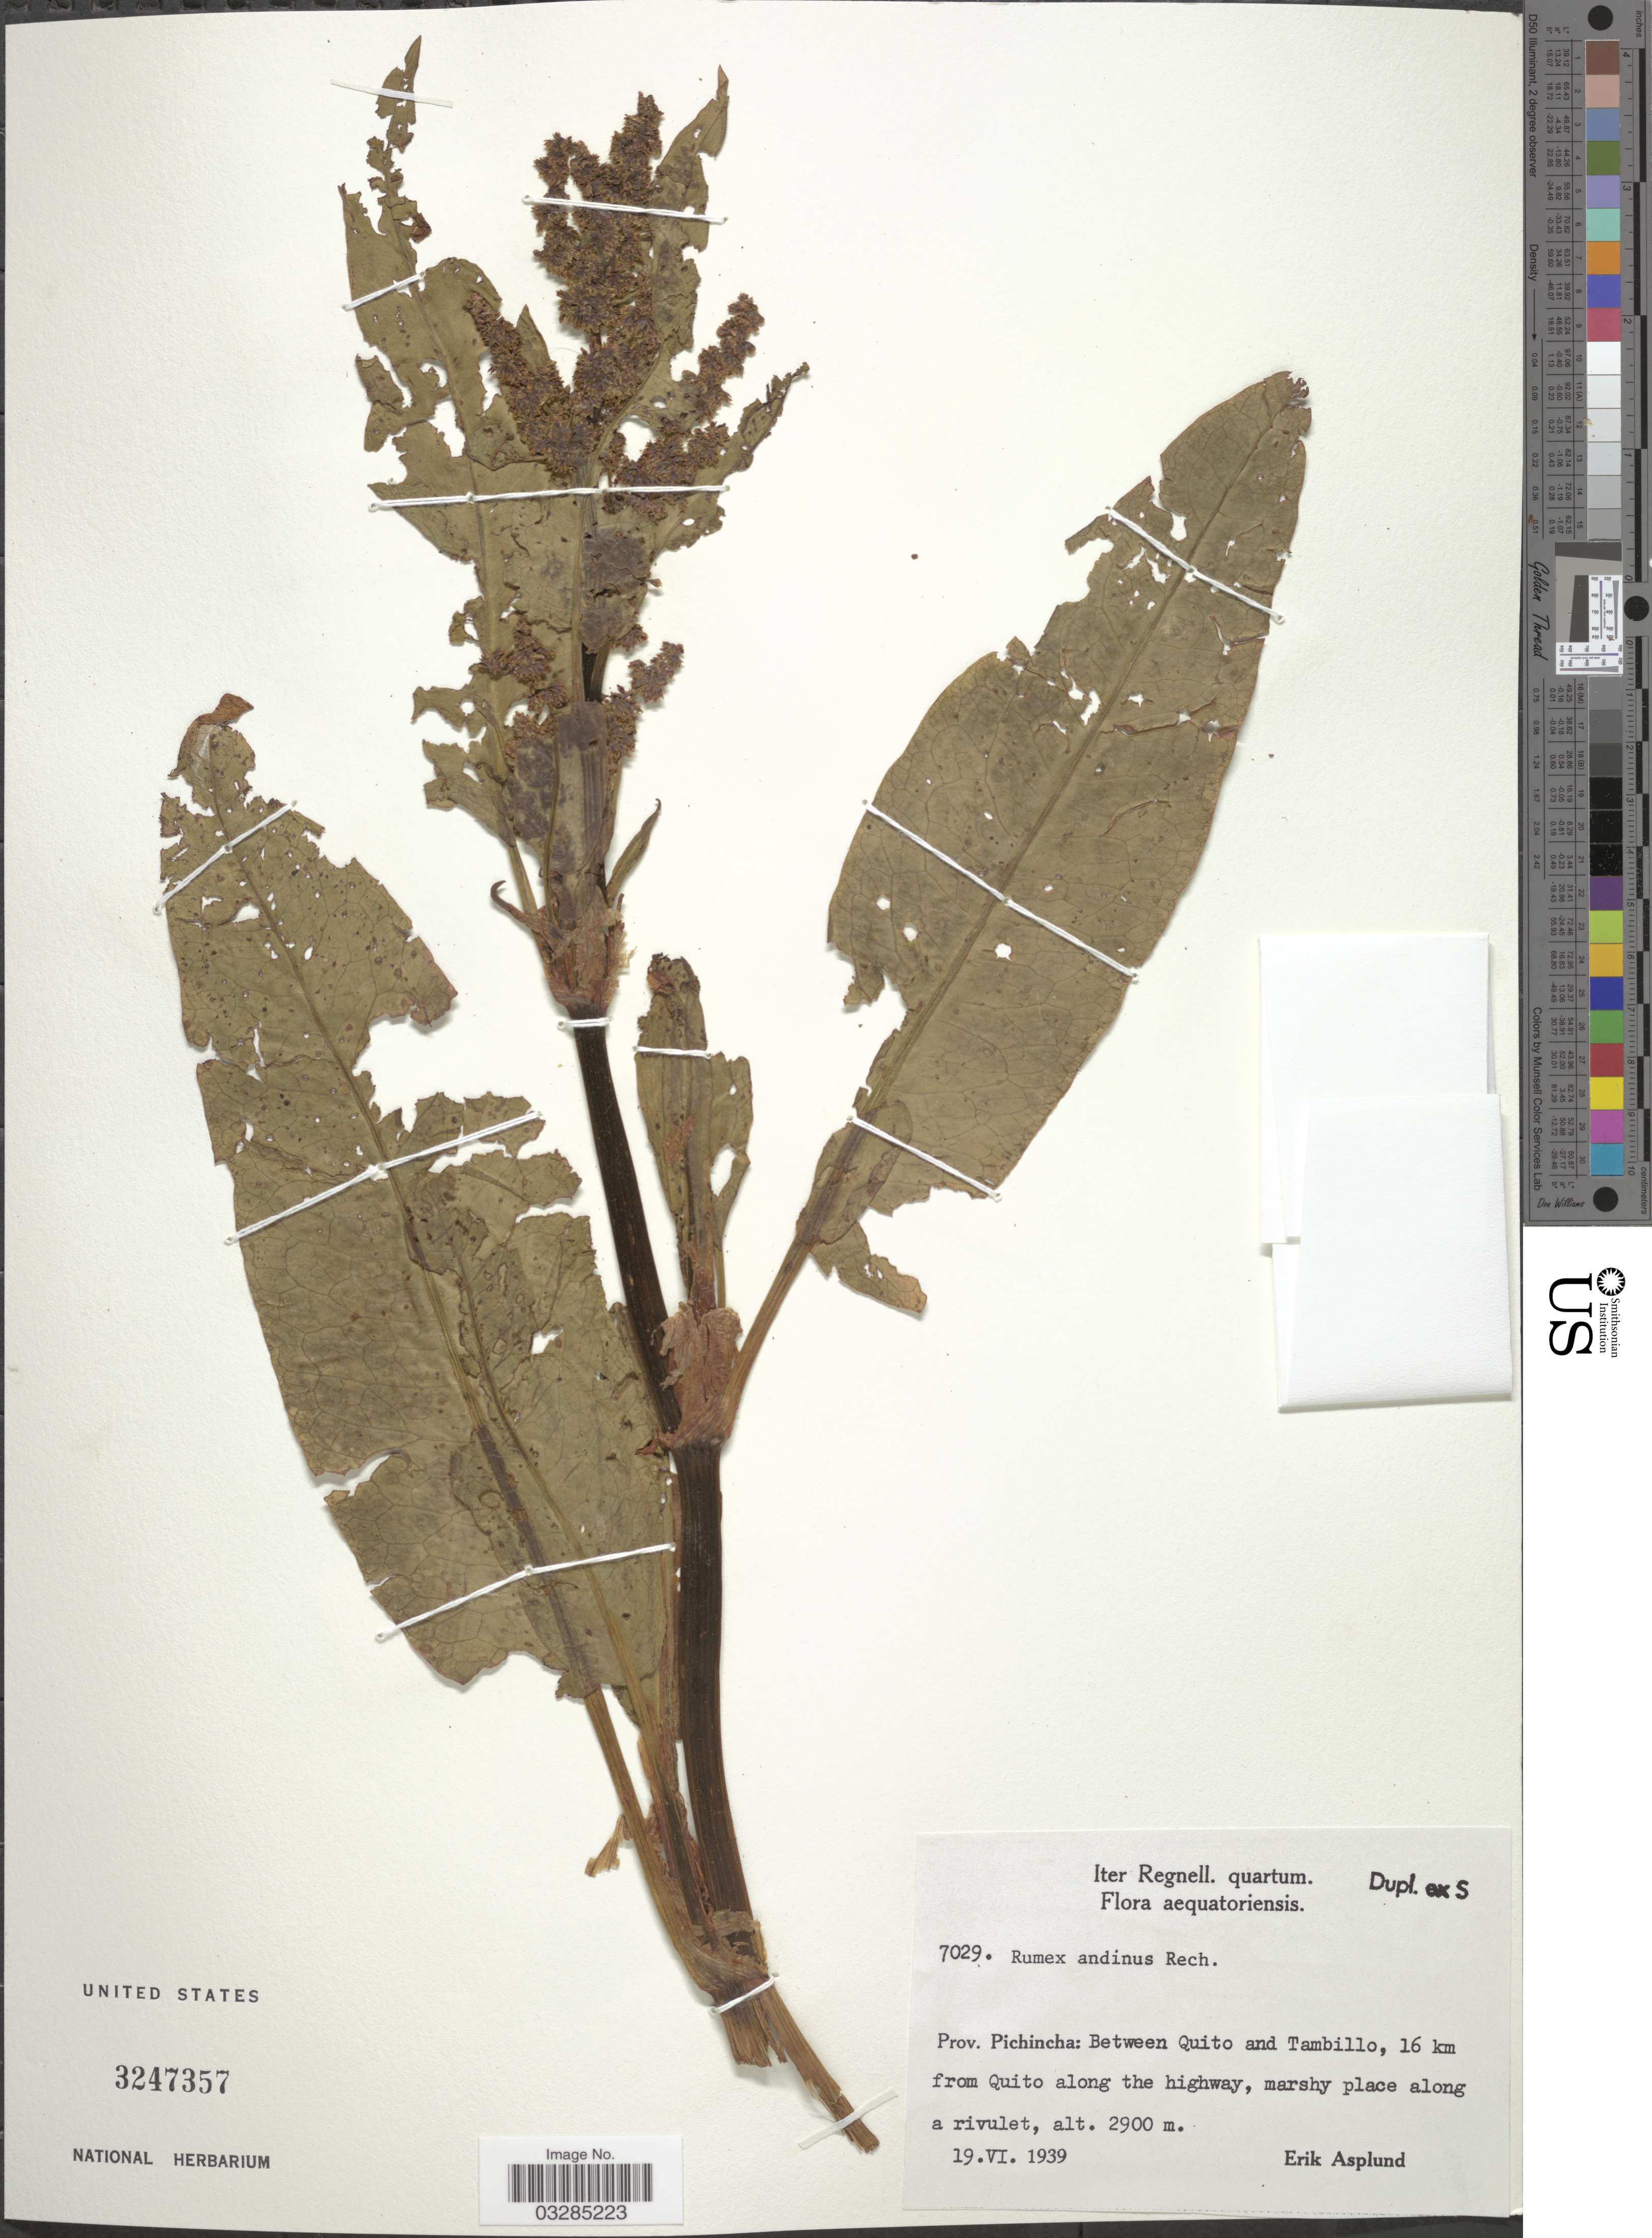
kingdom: Plantae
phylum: Tracheophyta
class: Magnoliopsida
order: Caryophyllales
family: Polygonaceae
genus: Rumex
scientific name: Rumex andinus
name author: Rech. f.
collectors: E. Asplund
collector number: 7029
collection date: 1939-06-19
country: Ecuador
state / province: Pichincha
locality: Aequatoriensis. Between Quito and Tambllo, 16 km from Quito along the highway.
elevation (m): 2900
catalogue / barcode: US 3247357